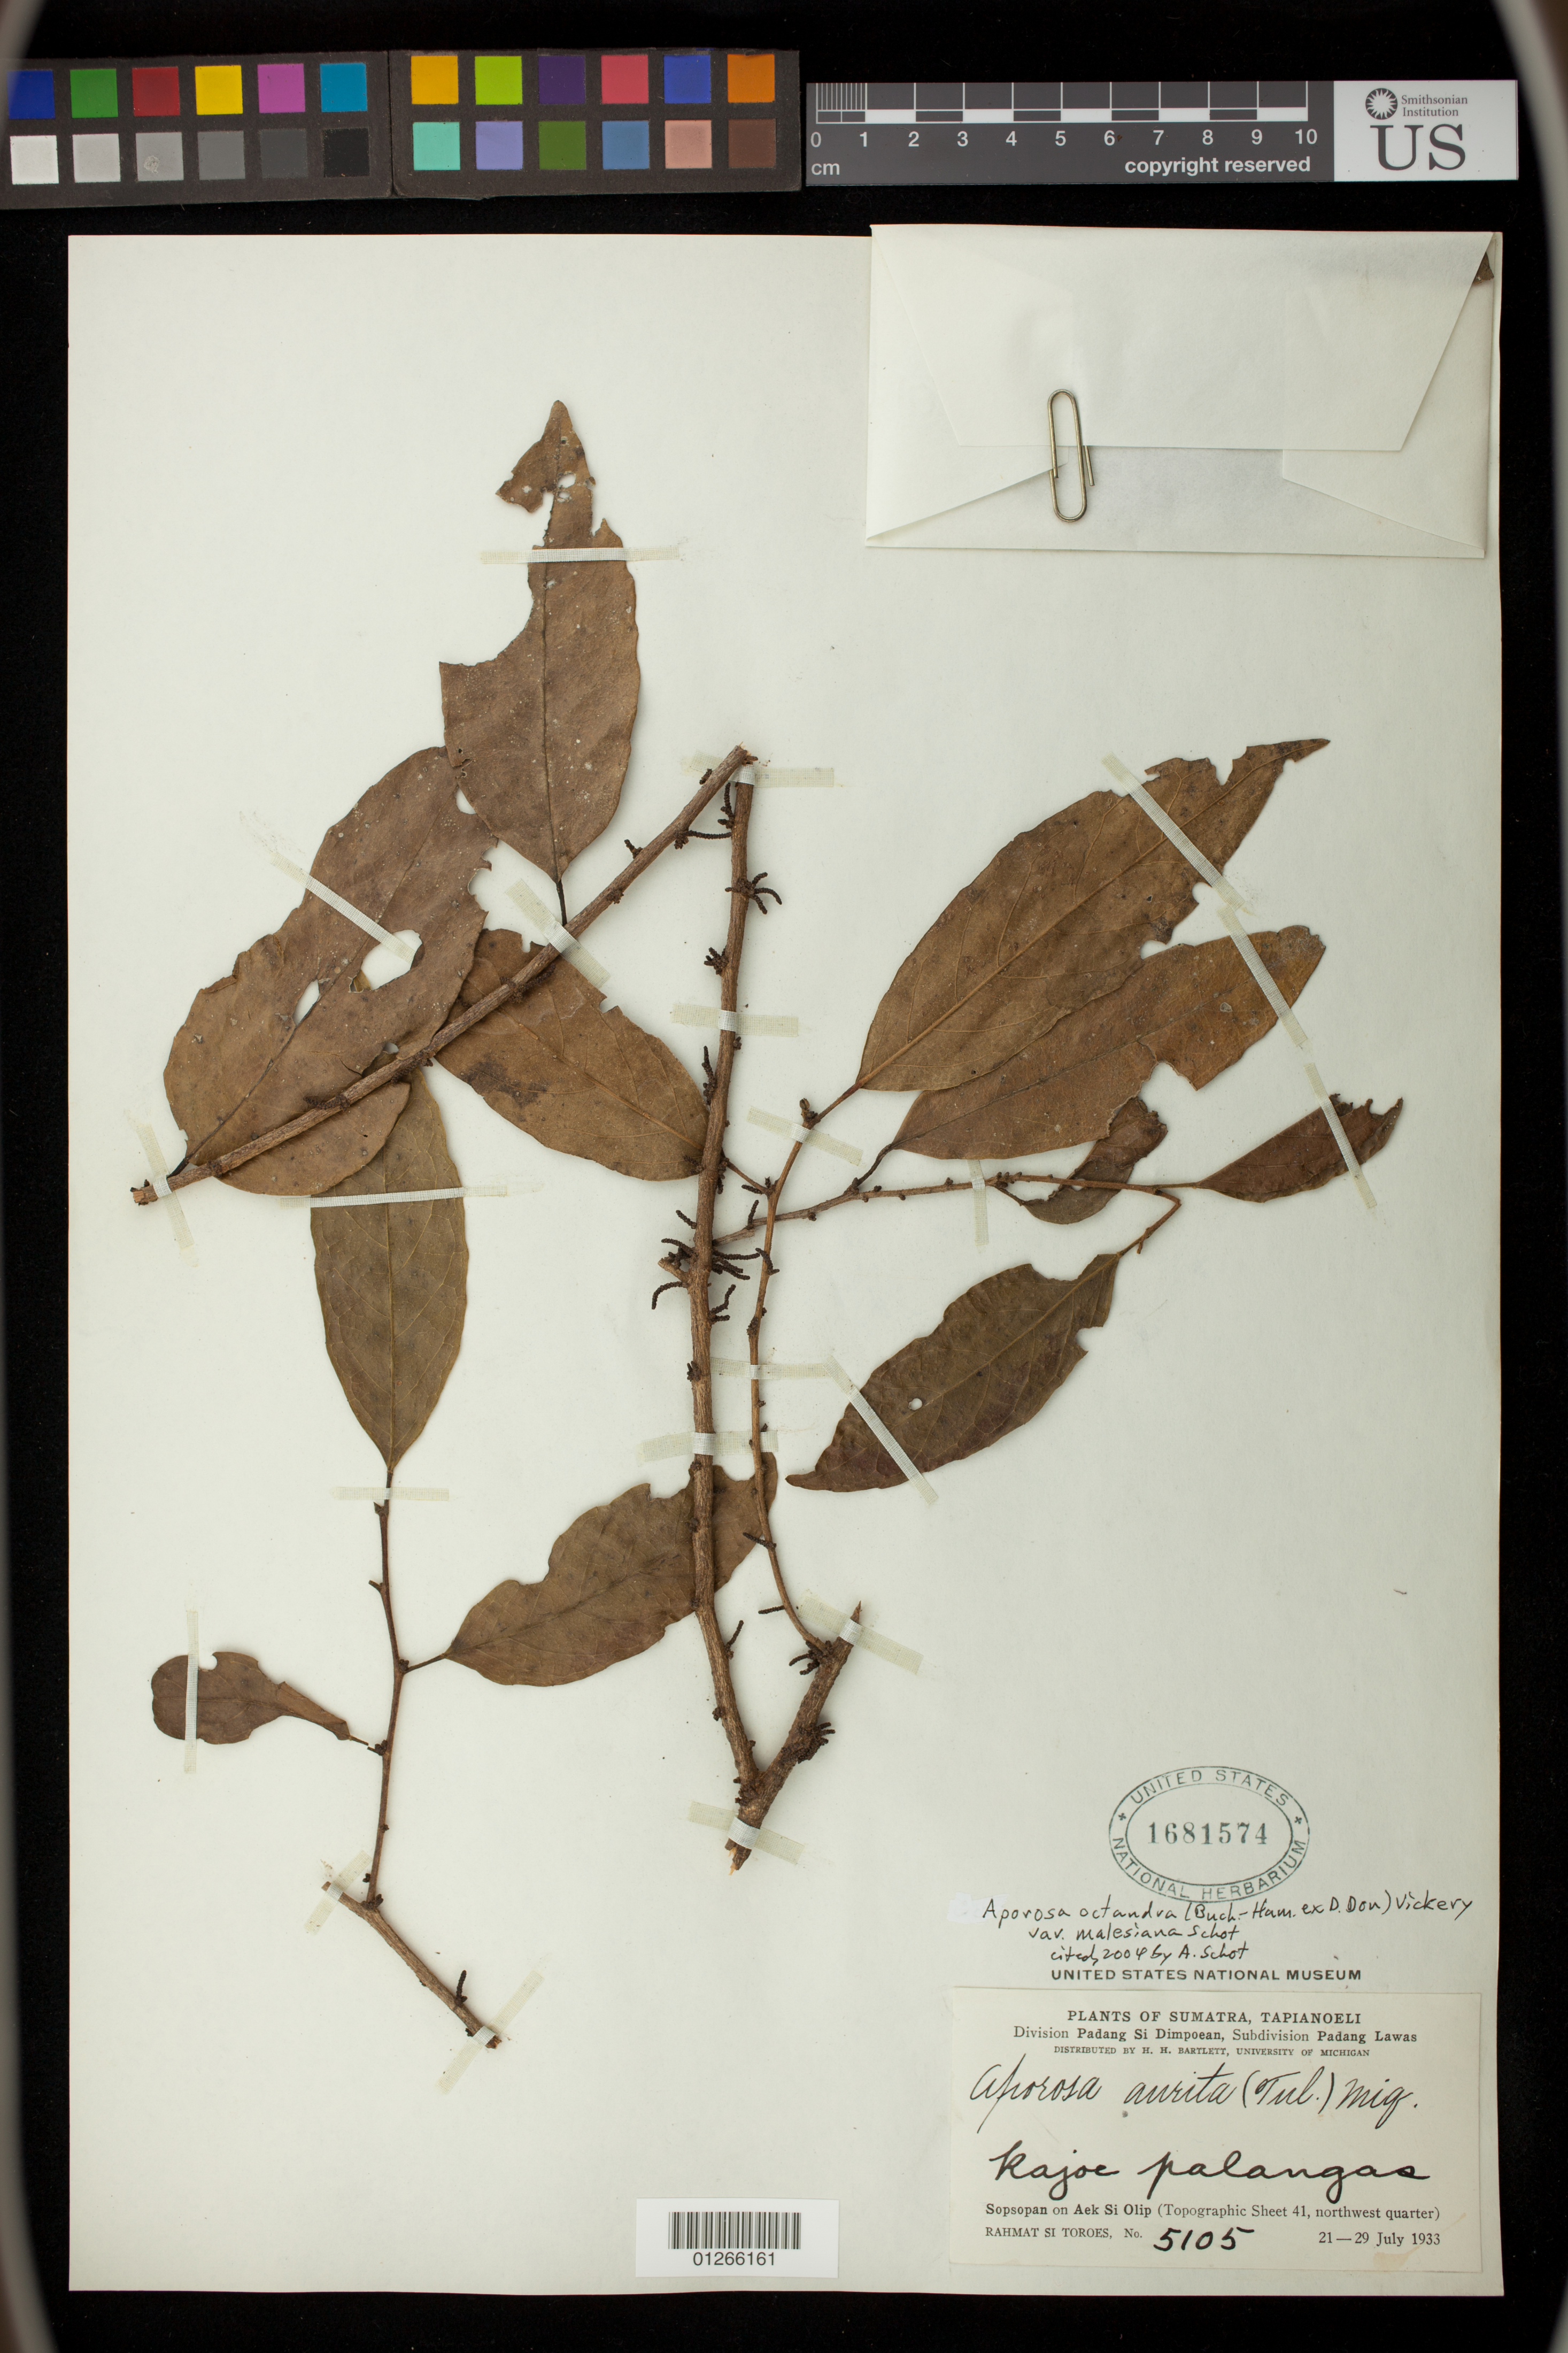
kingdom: Plantae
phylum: Tracheophyta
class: Magnoliopsida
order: Malpighiales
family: Phyllanthaceae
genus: Aporosa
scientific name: Aporosa octandra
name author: (Buch.-Ham. & D. Don) Vickery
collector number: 5105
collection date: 1933-07-21/1933-07-29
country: Indonesia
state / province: Sumatra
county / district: Sumatera Utara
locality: Sumatra, Tapianoeli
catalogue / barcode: US 1681574